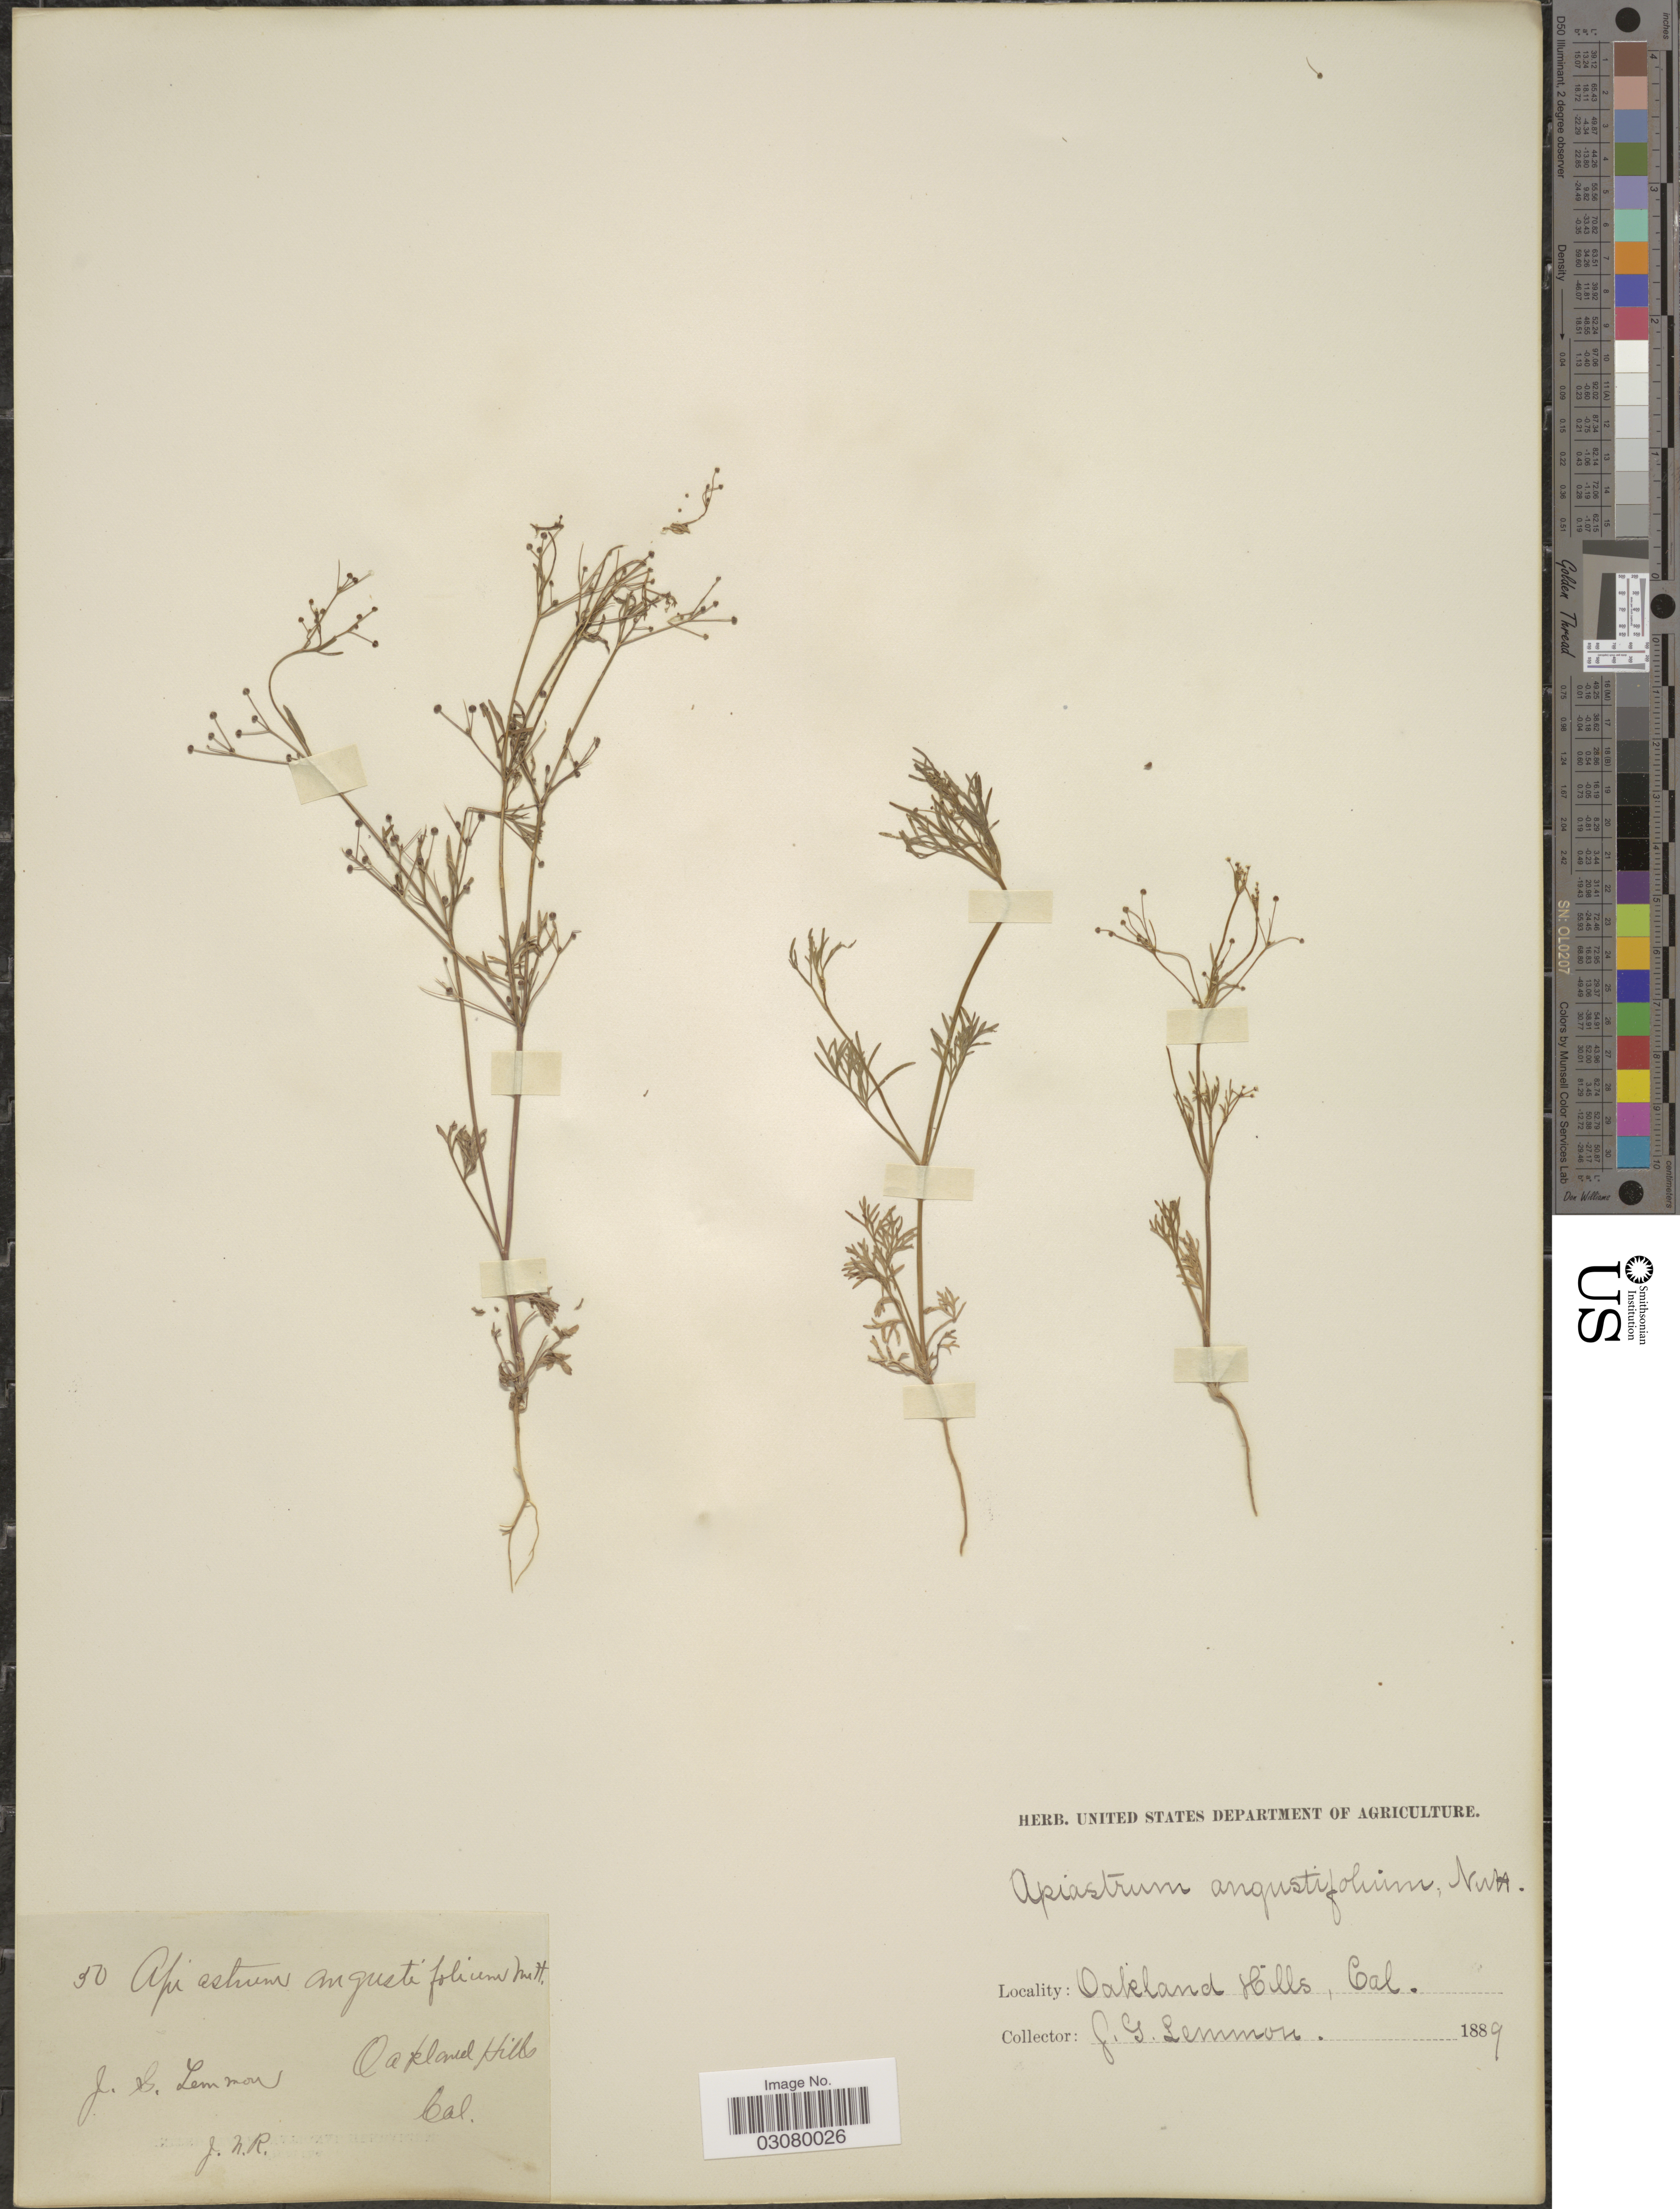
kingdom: Plantae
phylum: Tracheophyta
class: Magnoliopsida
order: Apiales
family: Apiaceae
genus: Apiastrum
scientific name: Apiastrum angustifolium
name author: Nutt.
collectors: J. Lemmon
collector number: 50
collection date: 1889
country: United States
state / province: California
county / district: Alameda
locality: Oakland Hills.